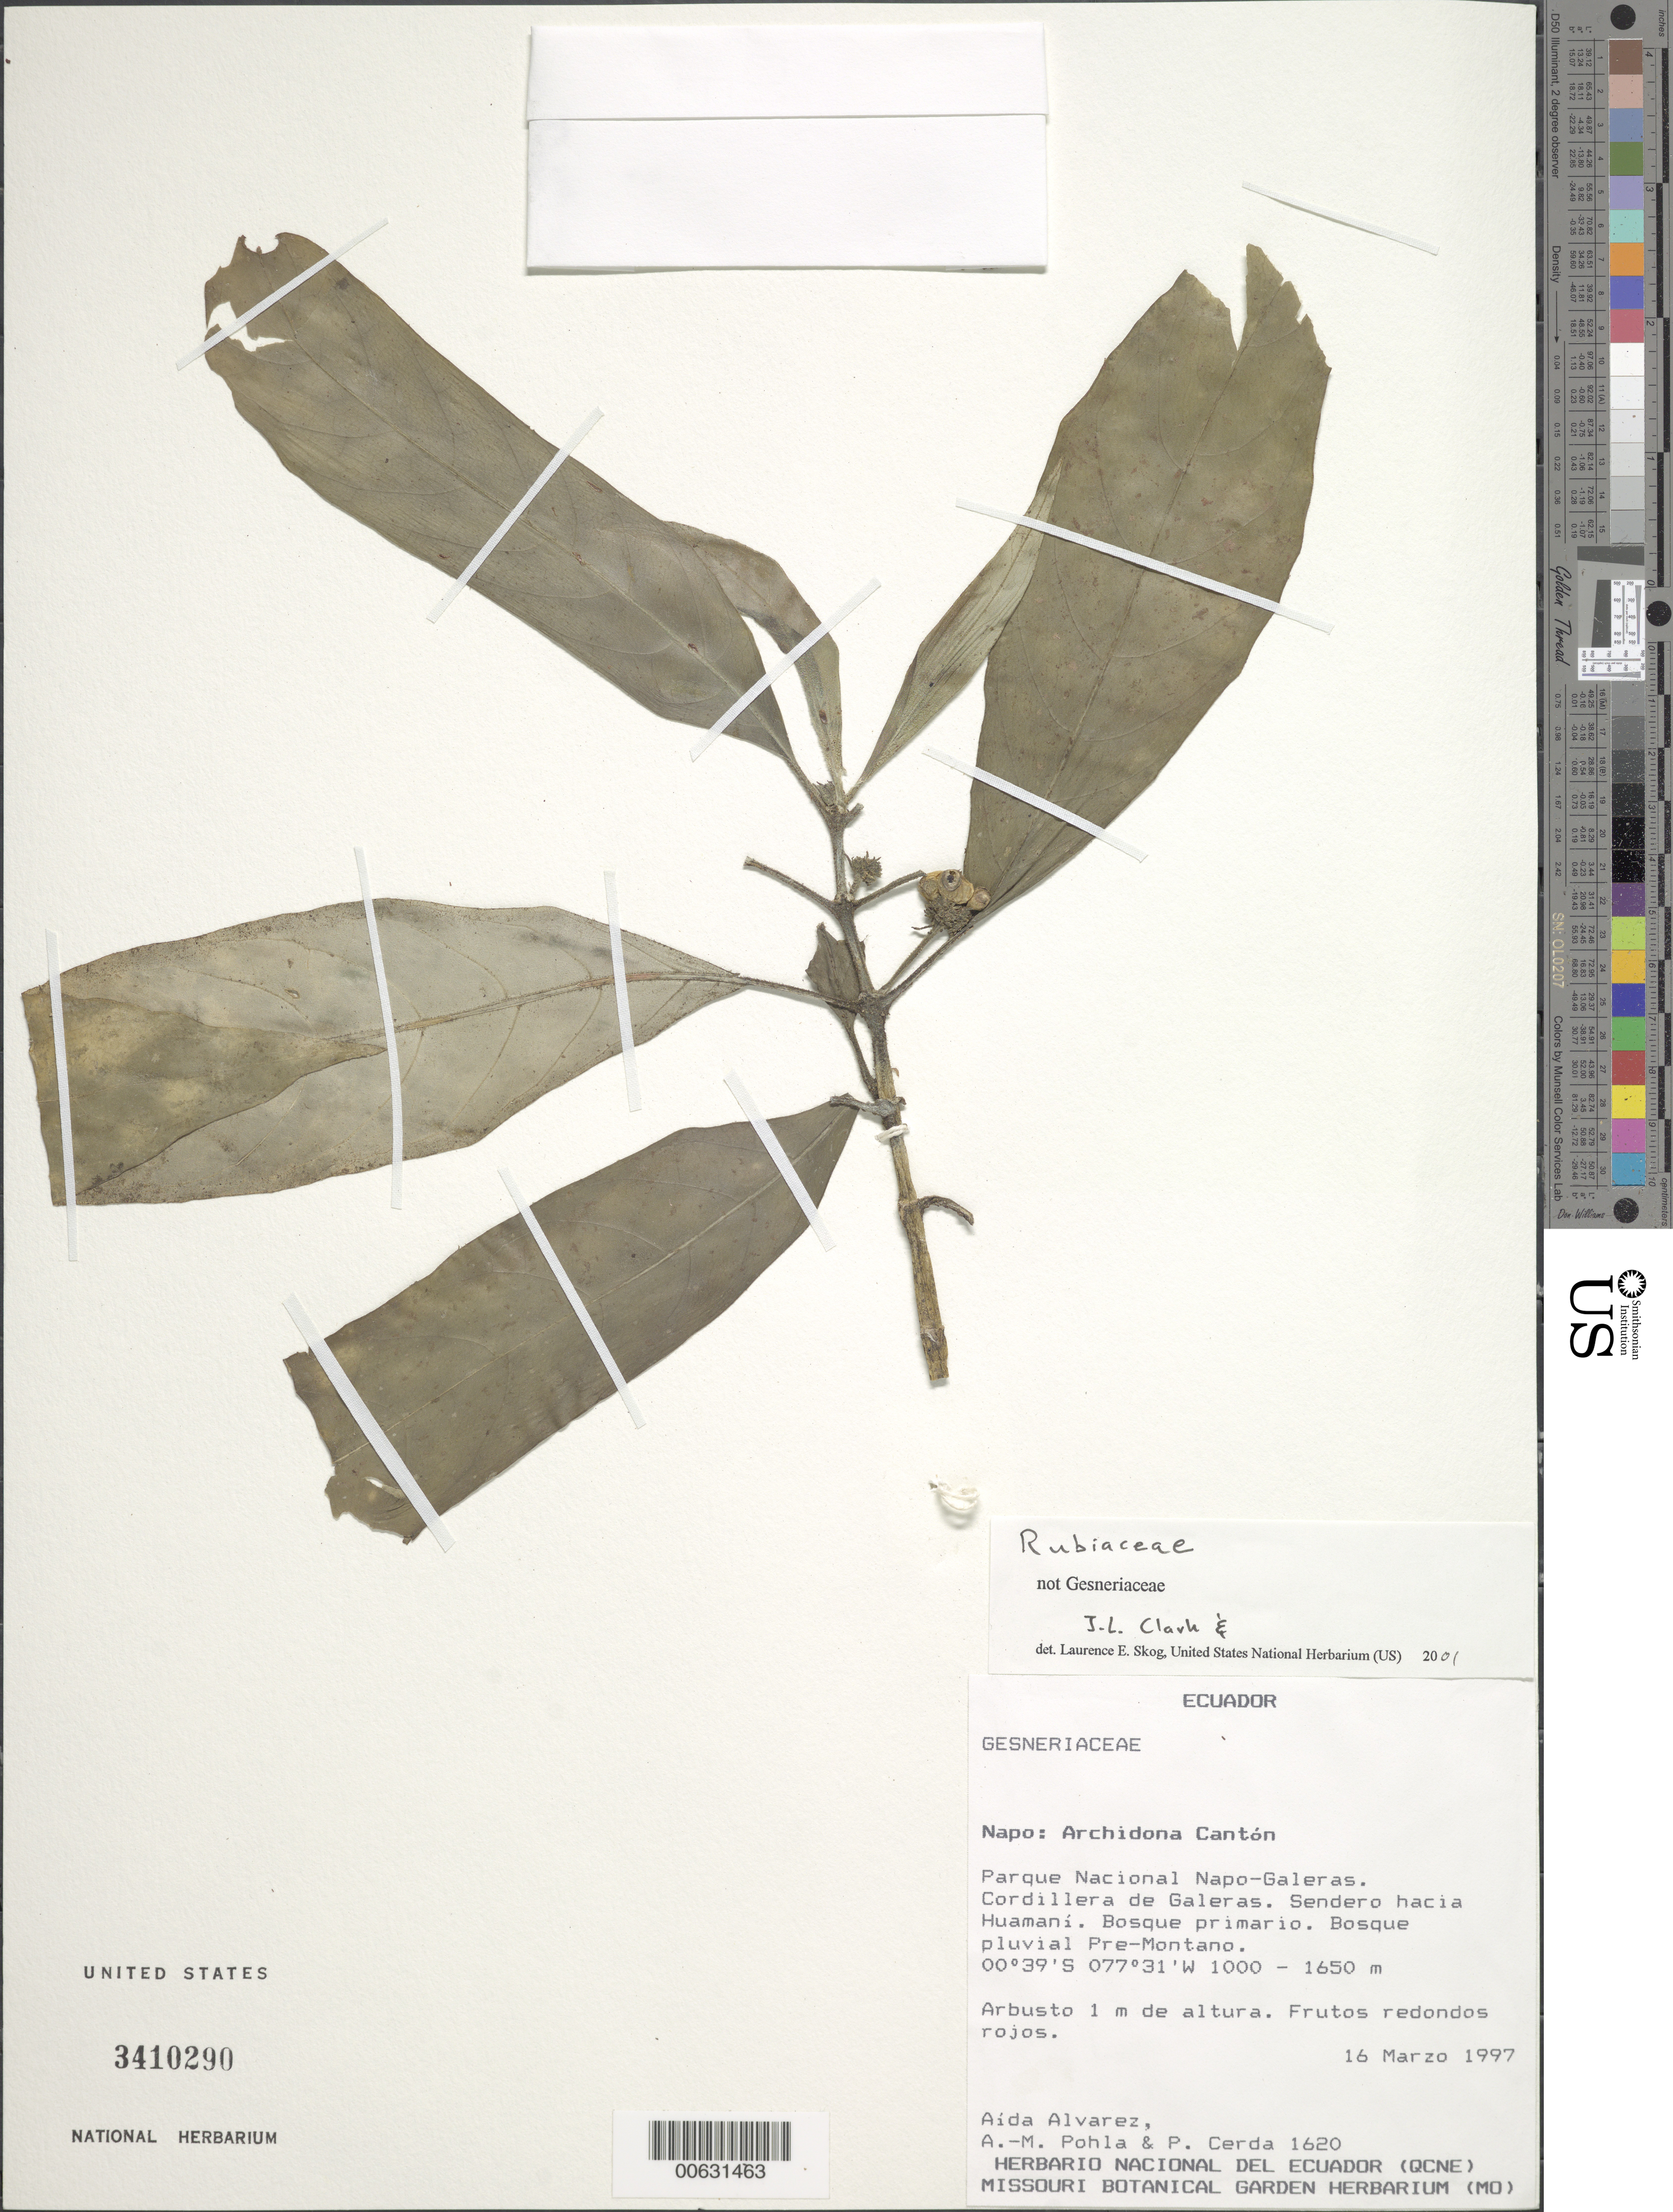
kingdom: Plantae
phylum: Tracheophyta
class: Magnoliopsida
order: Gentianales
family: Rubiaceae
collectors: A. Alvarez, A. Pohla & P. Cerda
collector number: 1620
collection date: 1997-03-16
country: Ecuador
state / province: Napo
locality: Archidona Cantón. Parque Nacional Napo-Galeras. Cordillera de Galeras. Sendero hacia Huamaní.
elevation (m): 1000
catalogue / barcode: US 3410290